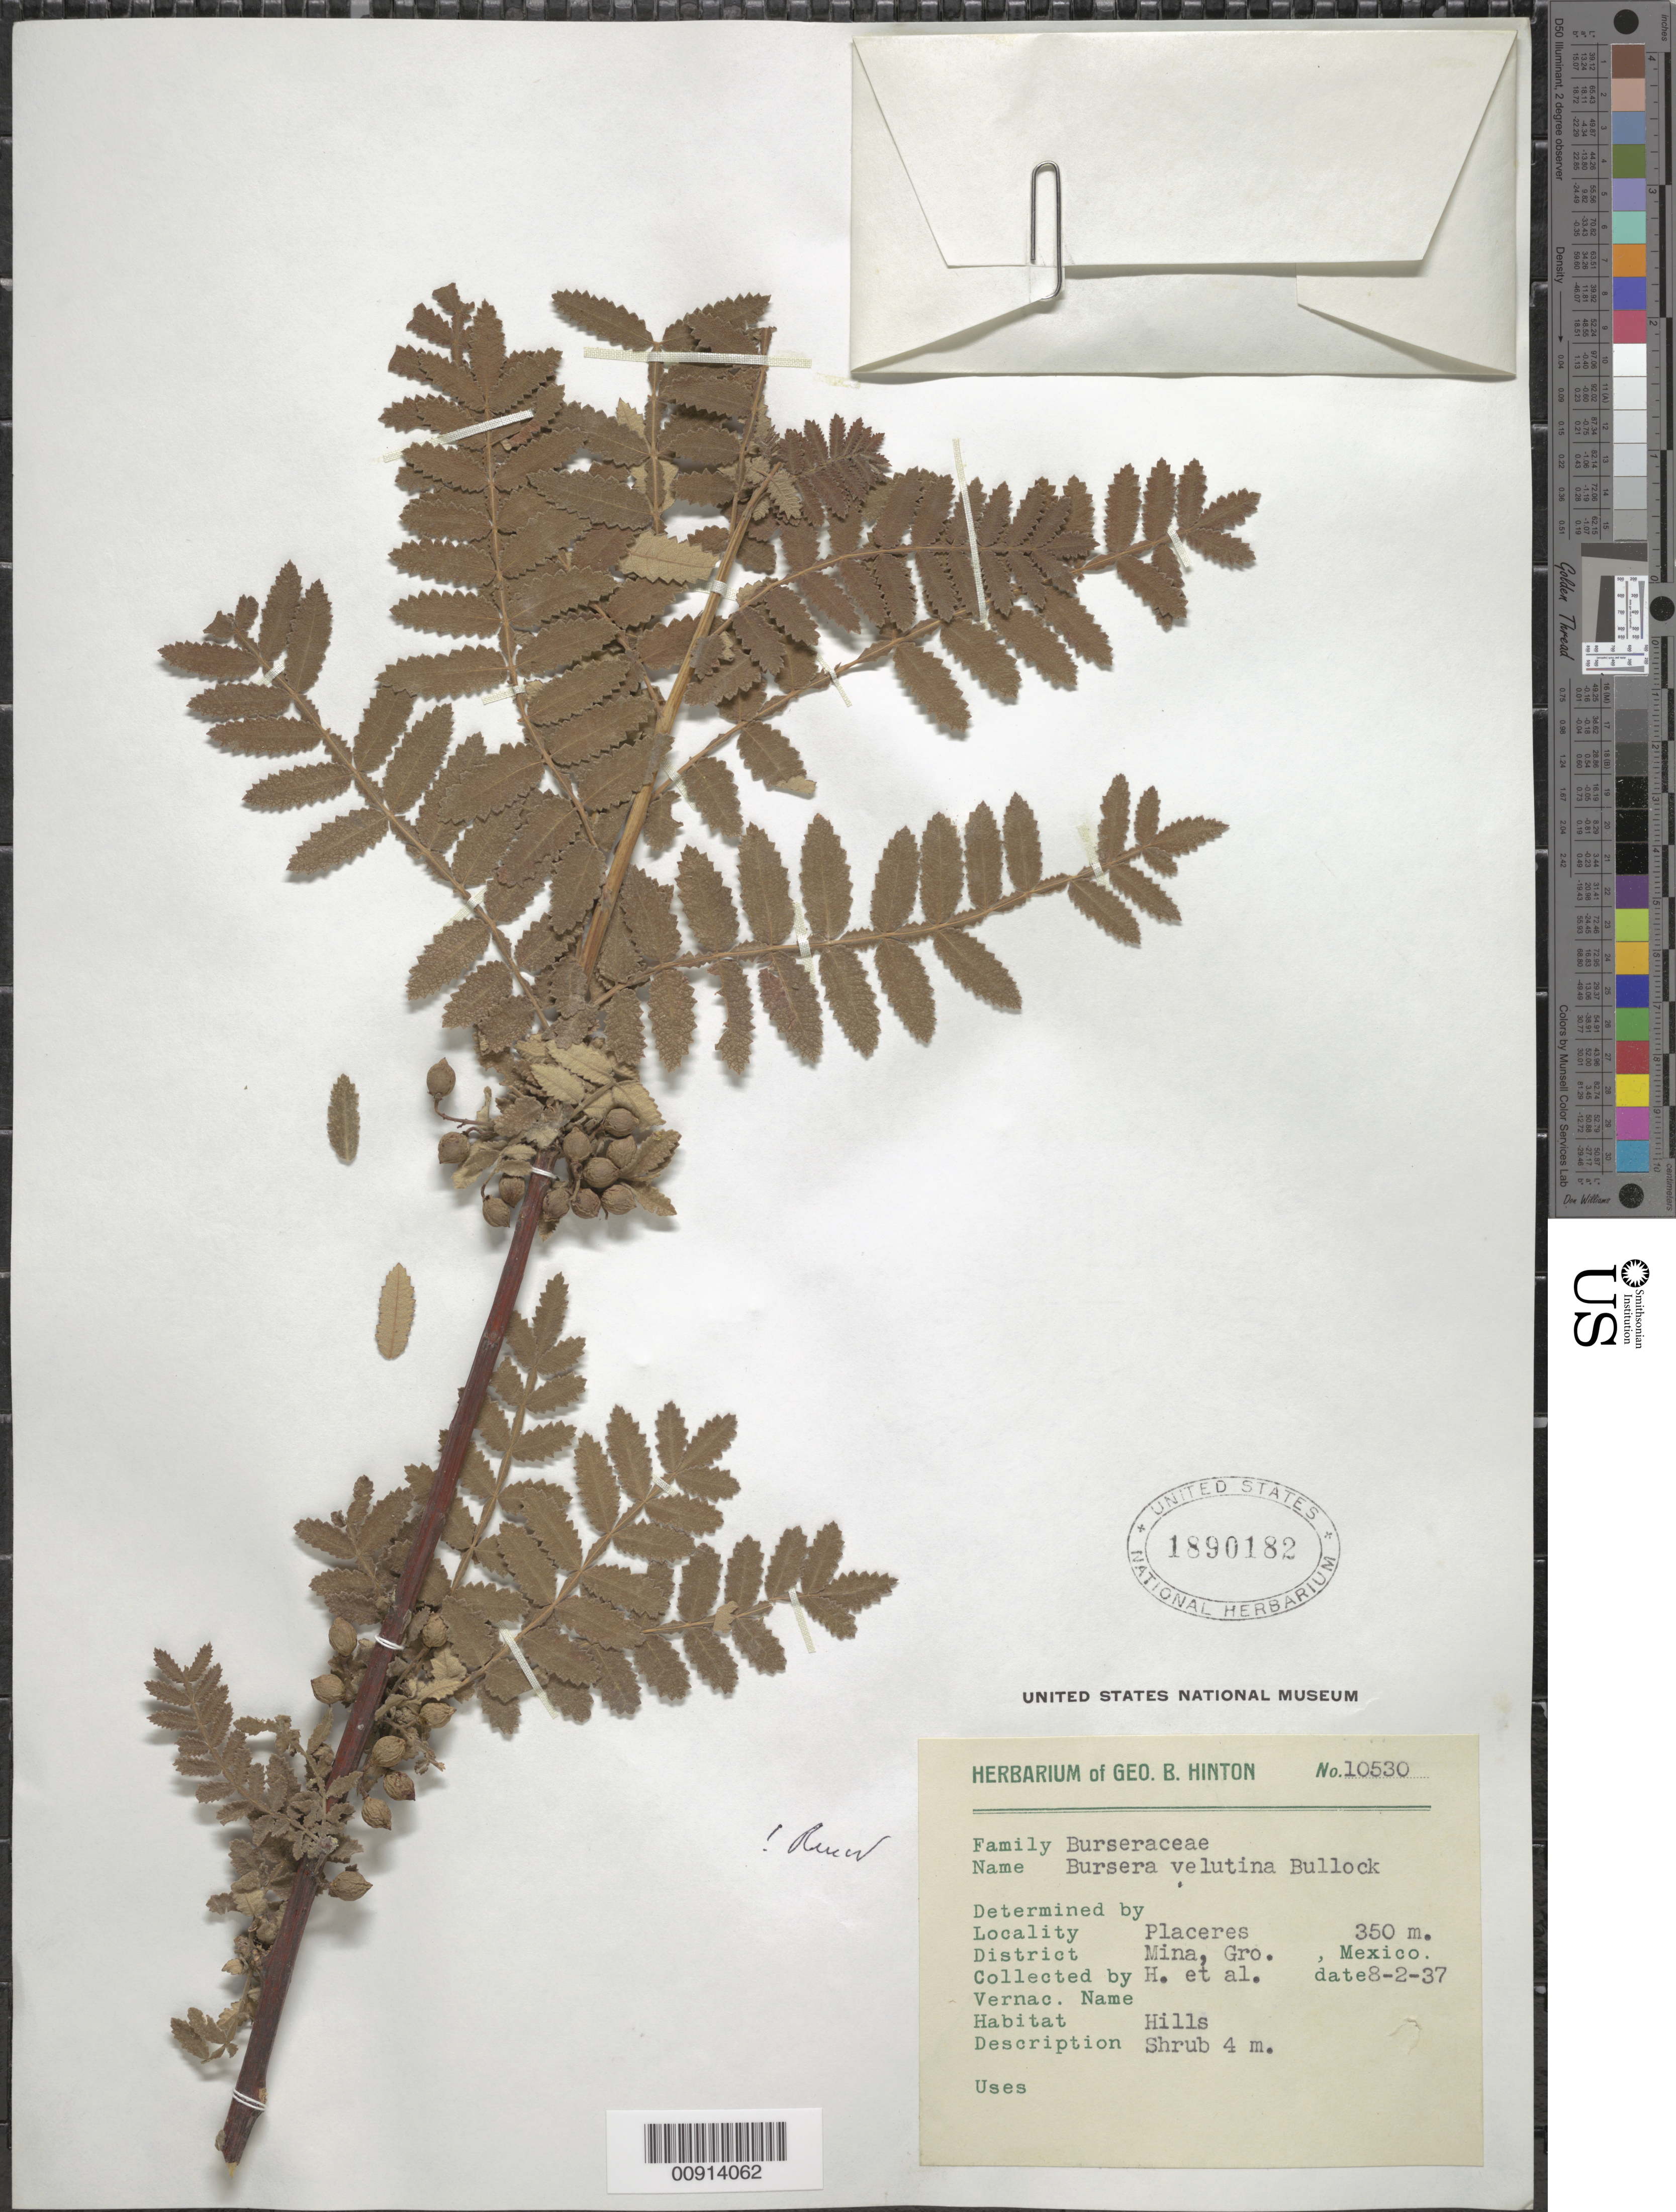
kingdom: Plantae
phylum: Tracheophyta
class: Magnoliopsida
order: Sapindales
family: Burseraceae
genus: Bursera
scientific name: Bursera trimera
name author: Bullock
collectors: G. B. Hinton & et al.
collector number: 10530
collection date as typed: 02 Aug 1937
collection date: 1937-08-02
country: Mexico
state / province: Guerrero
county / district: Mina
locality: Placeres, District Mina, Guerrero.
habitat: Hills.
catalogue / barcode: US 1890182